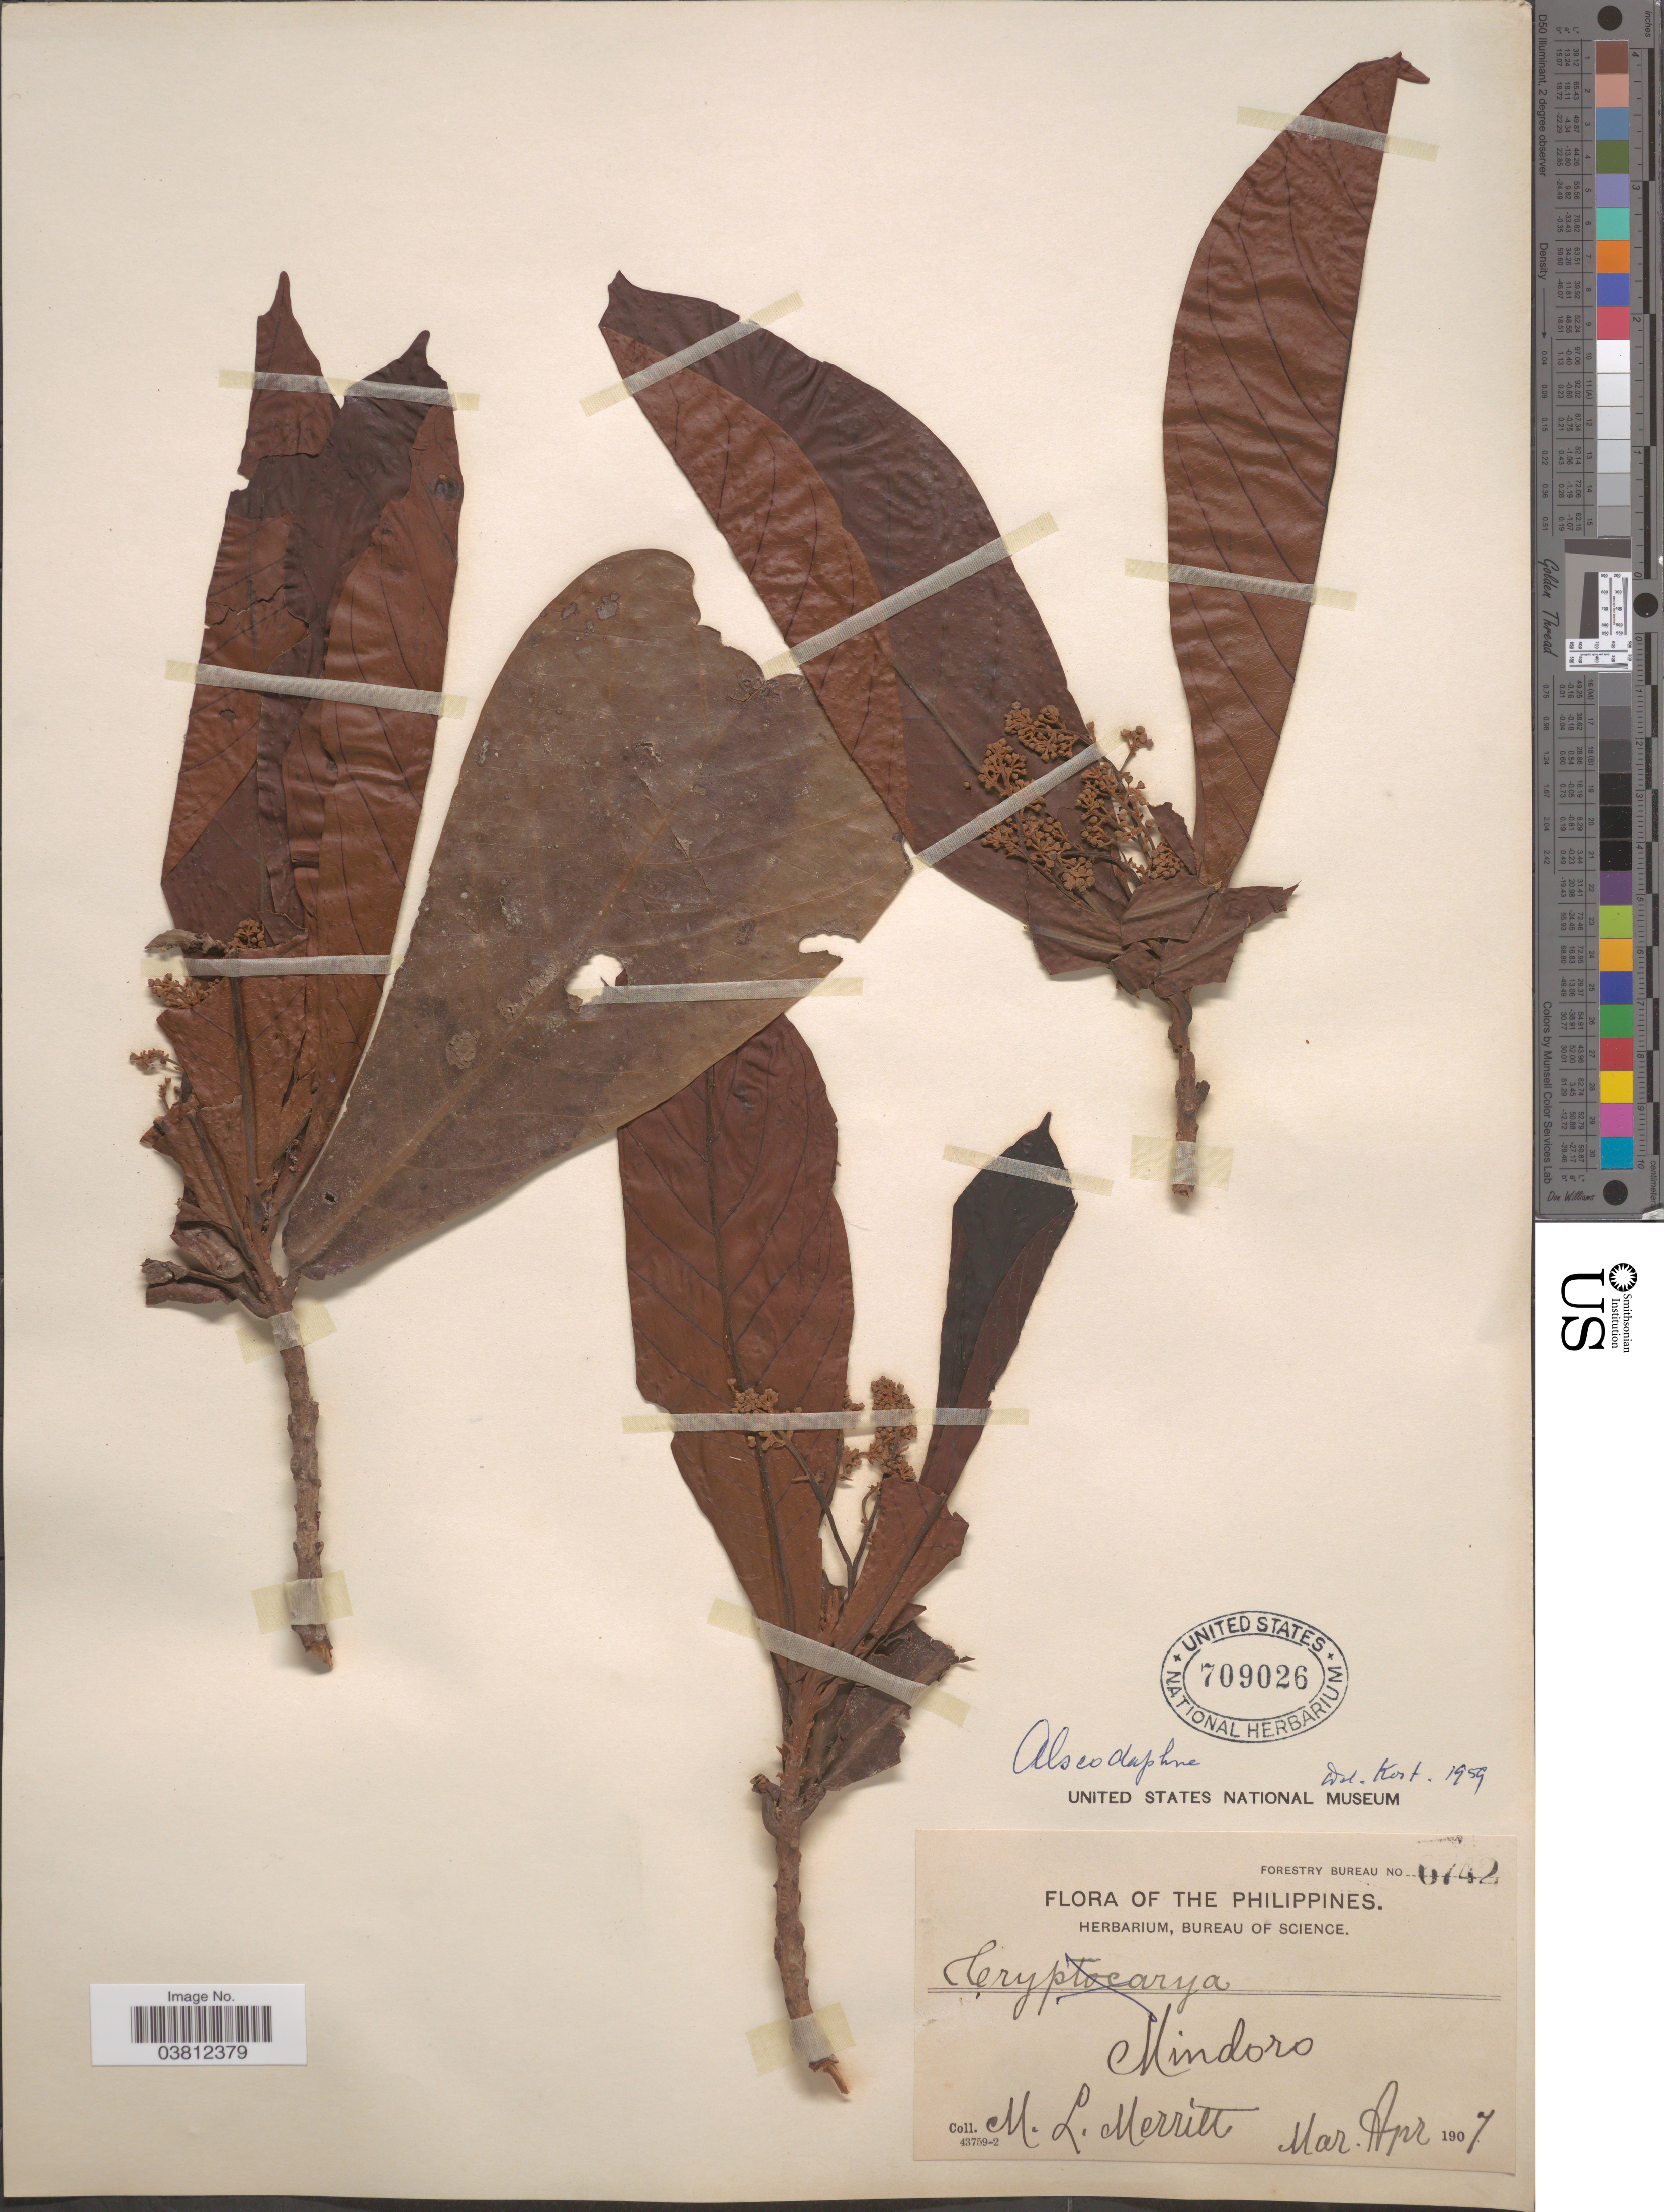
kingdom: Plantae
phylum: Tracheophyta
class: Magnoliopsida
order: Laurales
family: Lauraceae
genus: Alseodaphne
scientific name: Alseodaphne sp.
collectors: M. L. Merritt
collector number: Forestry Bureau 6742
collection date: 1907-03/1907-04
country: Philippines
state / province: Mimaropa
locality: Mindoro.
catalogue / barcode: US 709026